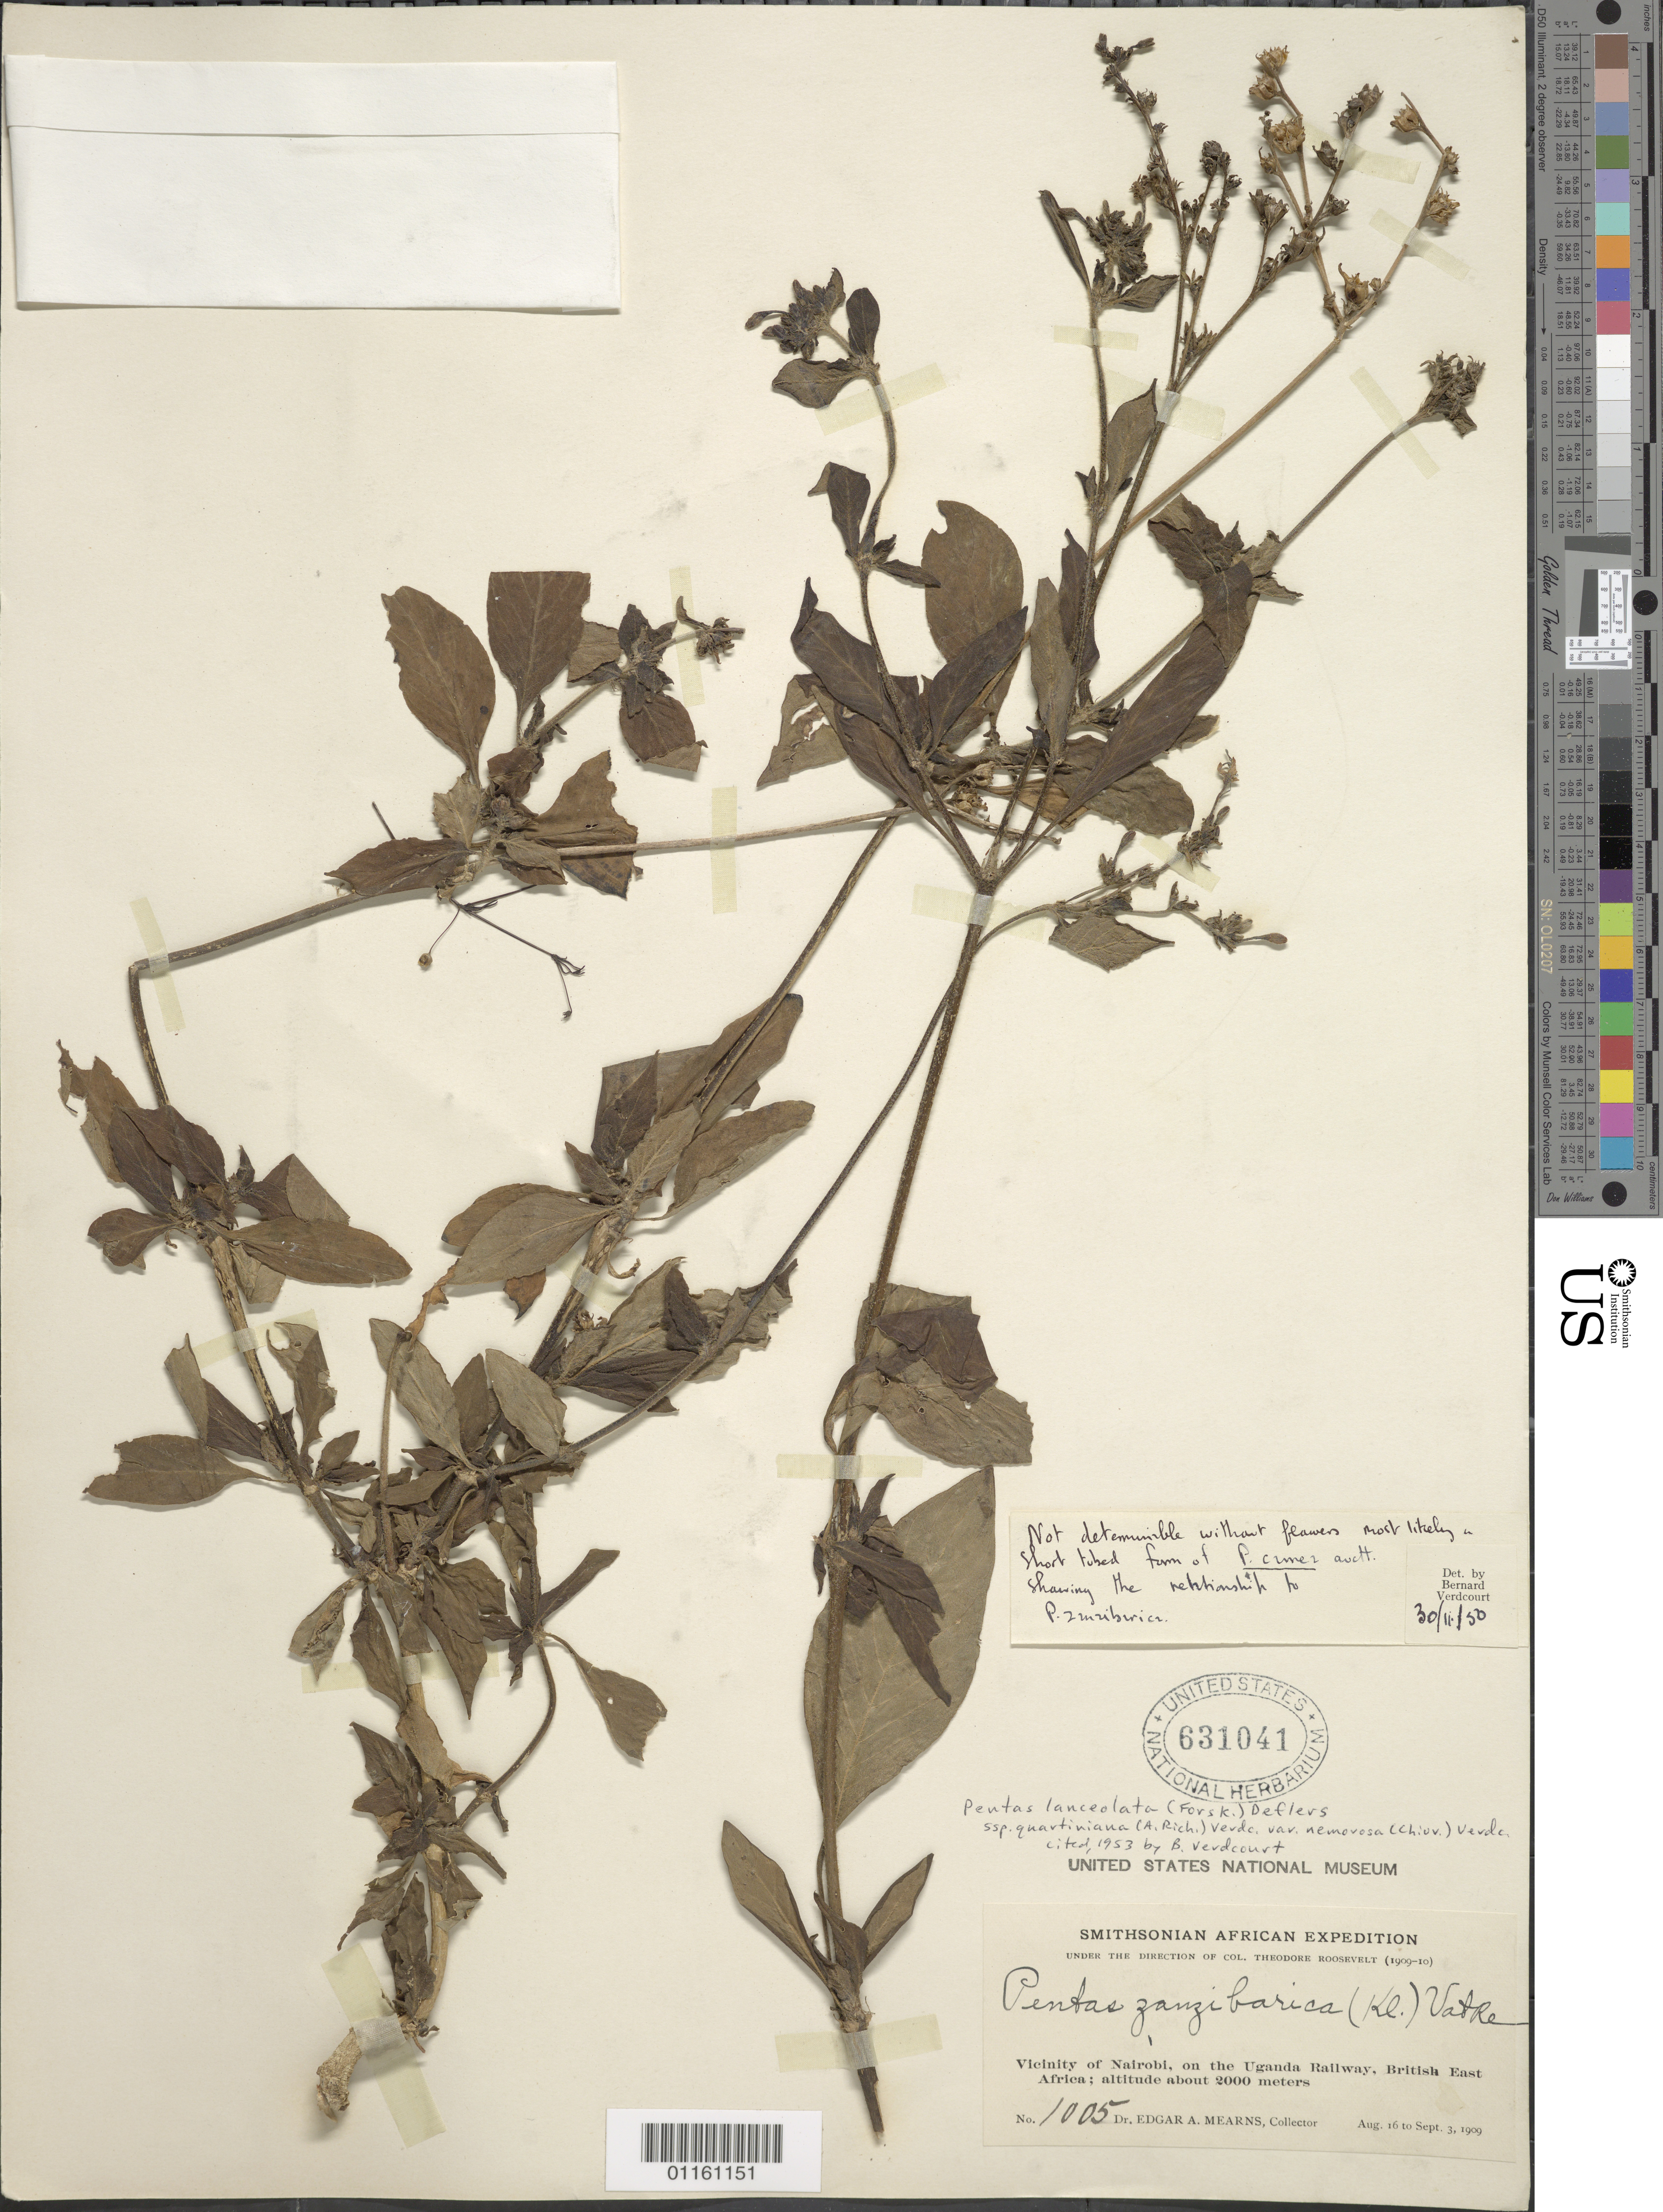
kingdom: Plantae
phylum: Tracheophyta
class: Magnoliopsida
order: Gentianales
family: Rubiaceae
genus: Pentas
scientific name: Pentas zanzibarica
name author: (Klotzsch) Vatke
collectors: E. A. Mearns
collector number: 1005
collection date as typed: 16 Aug 1909 to 03 Sep 1909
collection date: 1909-08-16/1909-09-03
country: Kenya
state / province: Nairobi Area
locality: Vicinity of Nairobi, on the Uganda railway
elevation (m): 2000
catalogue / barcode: US 631041